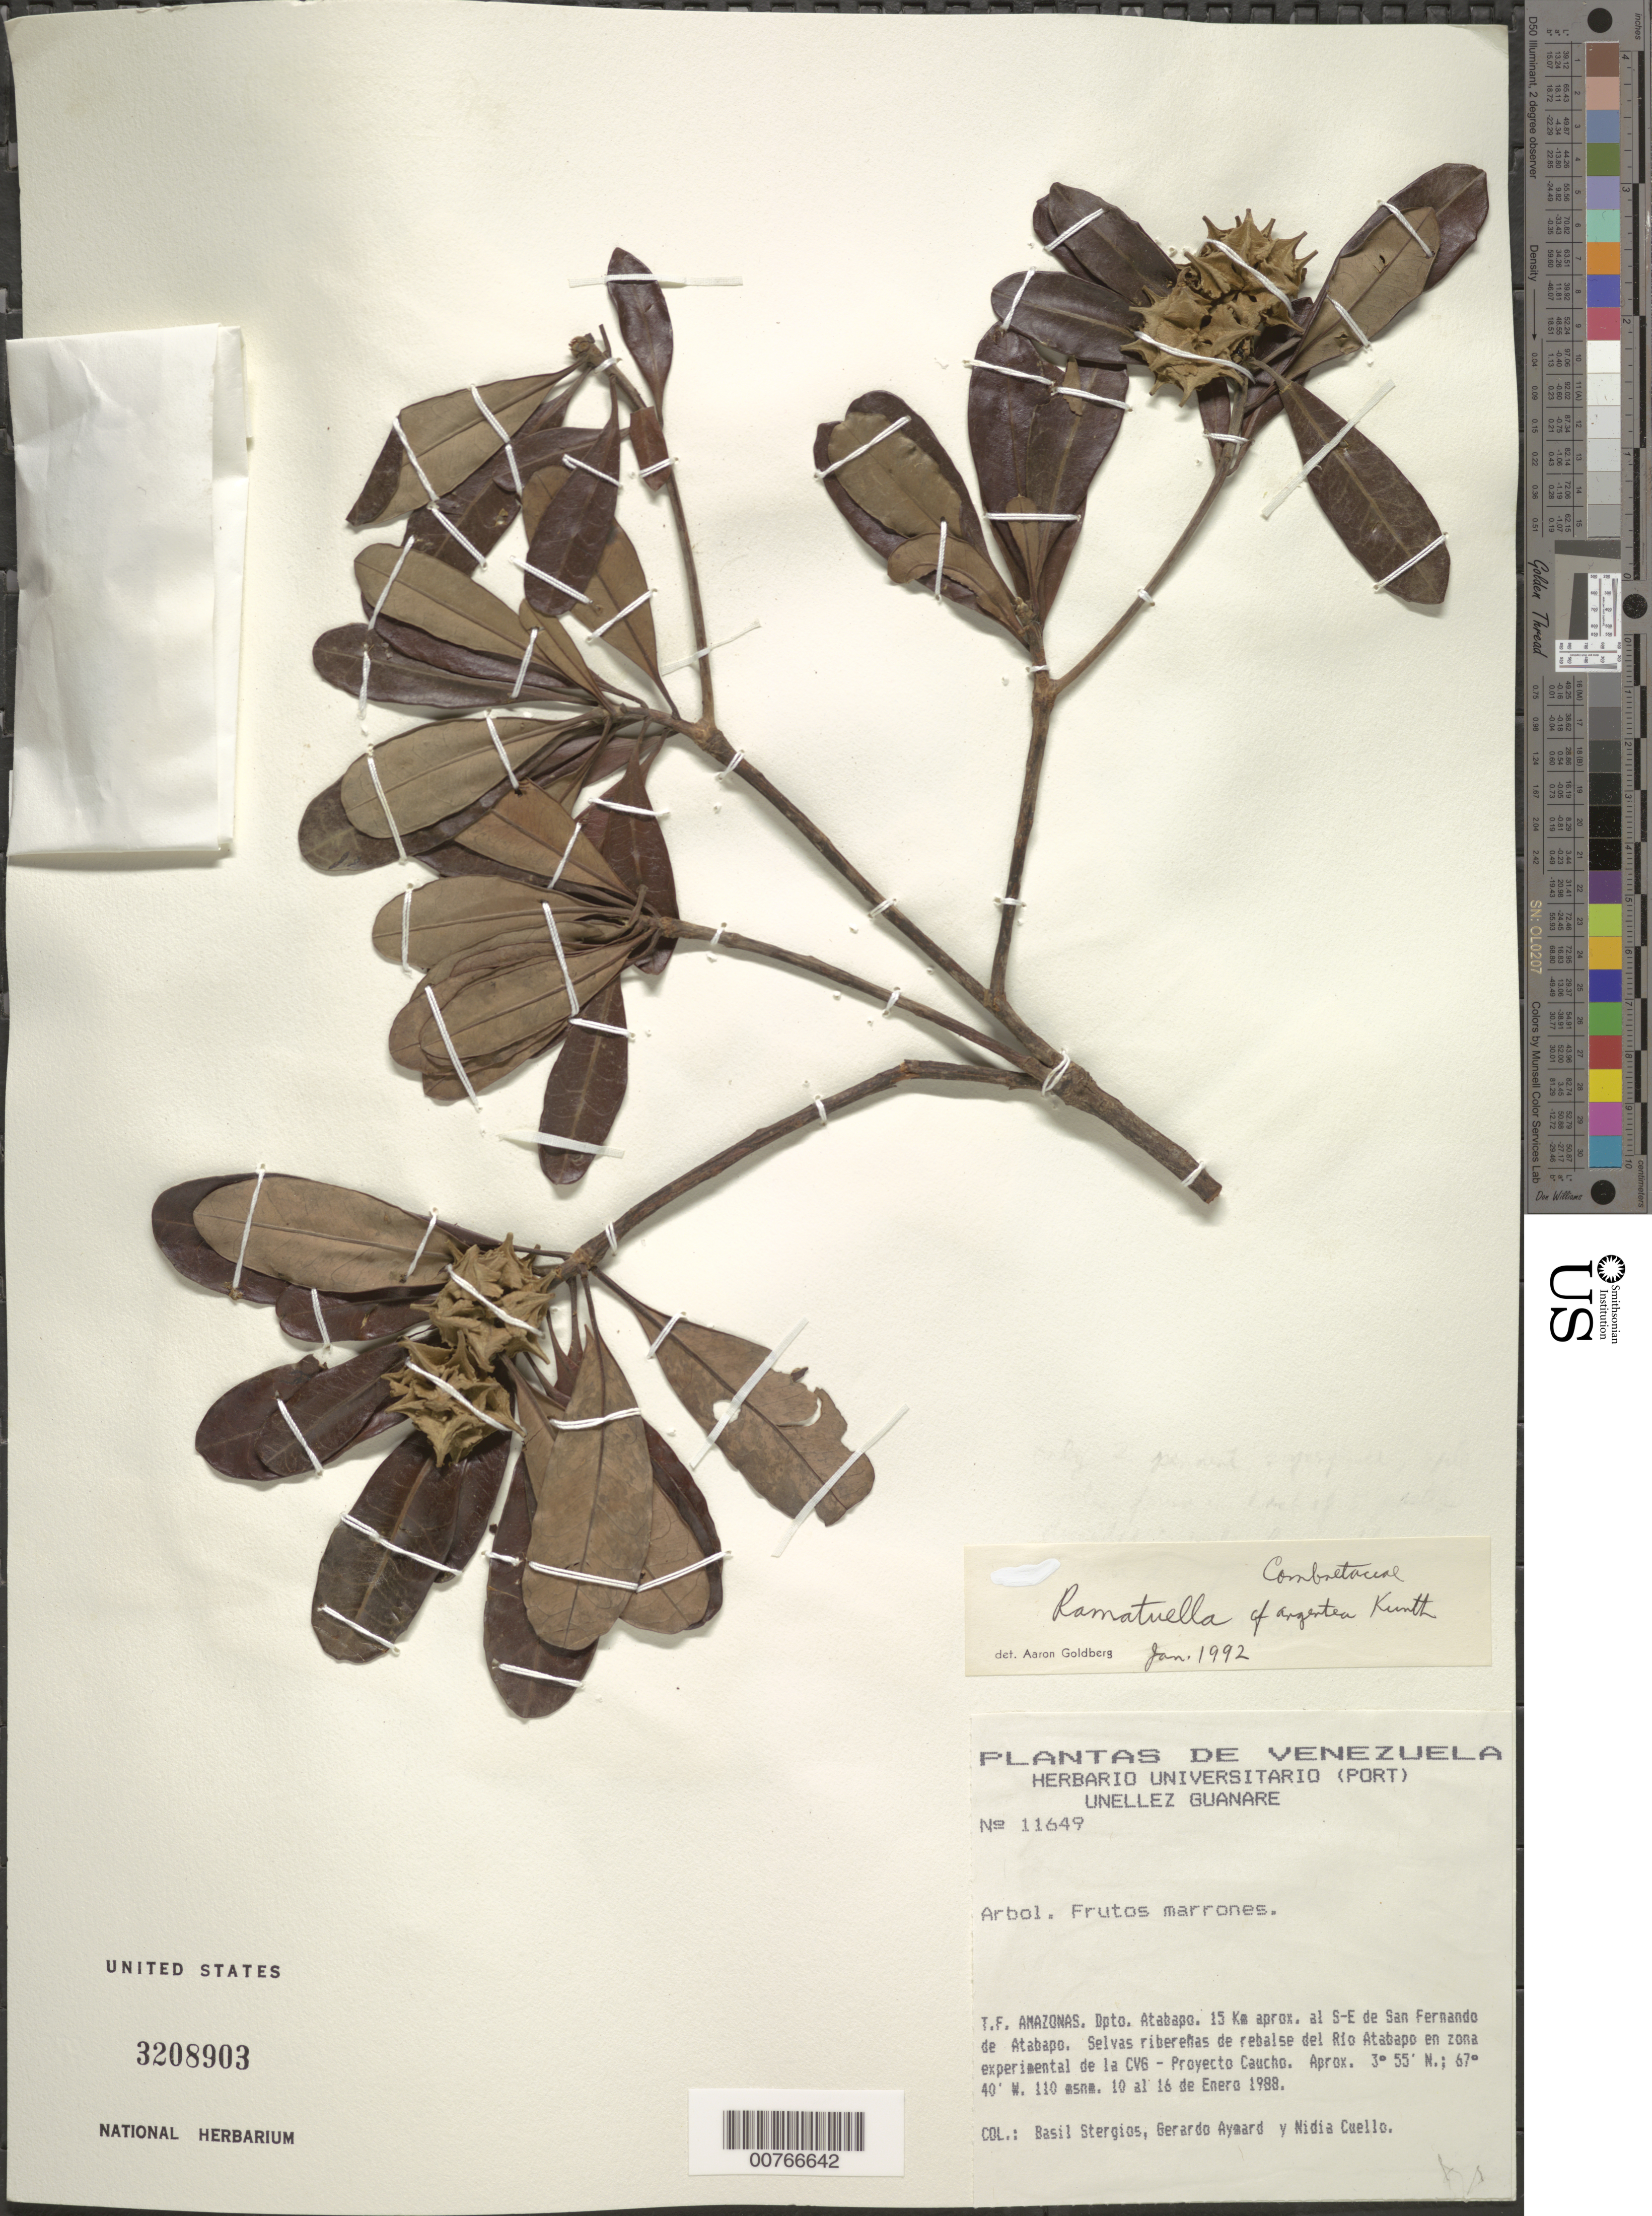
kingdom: Plantae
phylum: Tracheophyta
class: Magnoliopsida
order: Myrtales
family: Combretaceae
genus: Terminalia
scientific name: Terminalia ramatuella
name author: Alwan & Stace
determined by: Goldberg, Aaron, (US), NMNH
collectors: B. G. Stergios, G. A. Aymard & N. L. Cuello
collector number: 11649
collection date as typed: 10-Jan-88 to 16-Jan-88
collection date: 1988-01-10/1988-01-16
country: Venezuela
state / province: Amazonas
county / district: Atabapo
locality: San Fernando de Atabapo, 15 km al SE, en el sector "El Pozo"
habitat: Selvas ribereñas de rebalse del río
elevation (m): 110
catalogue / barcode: US 3208903